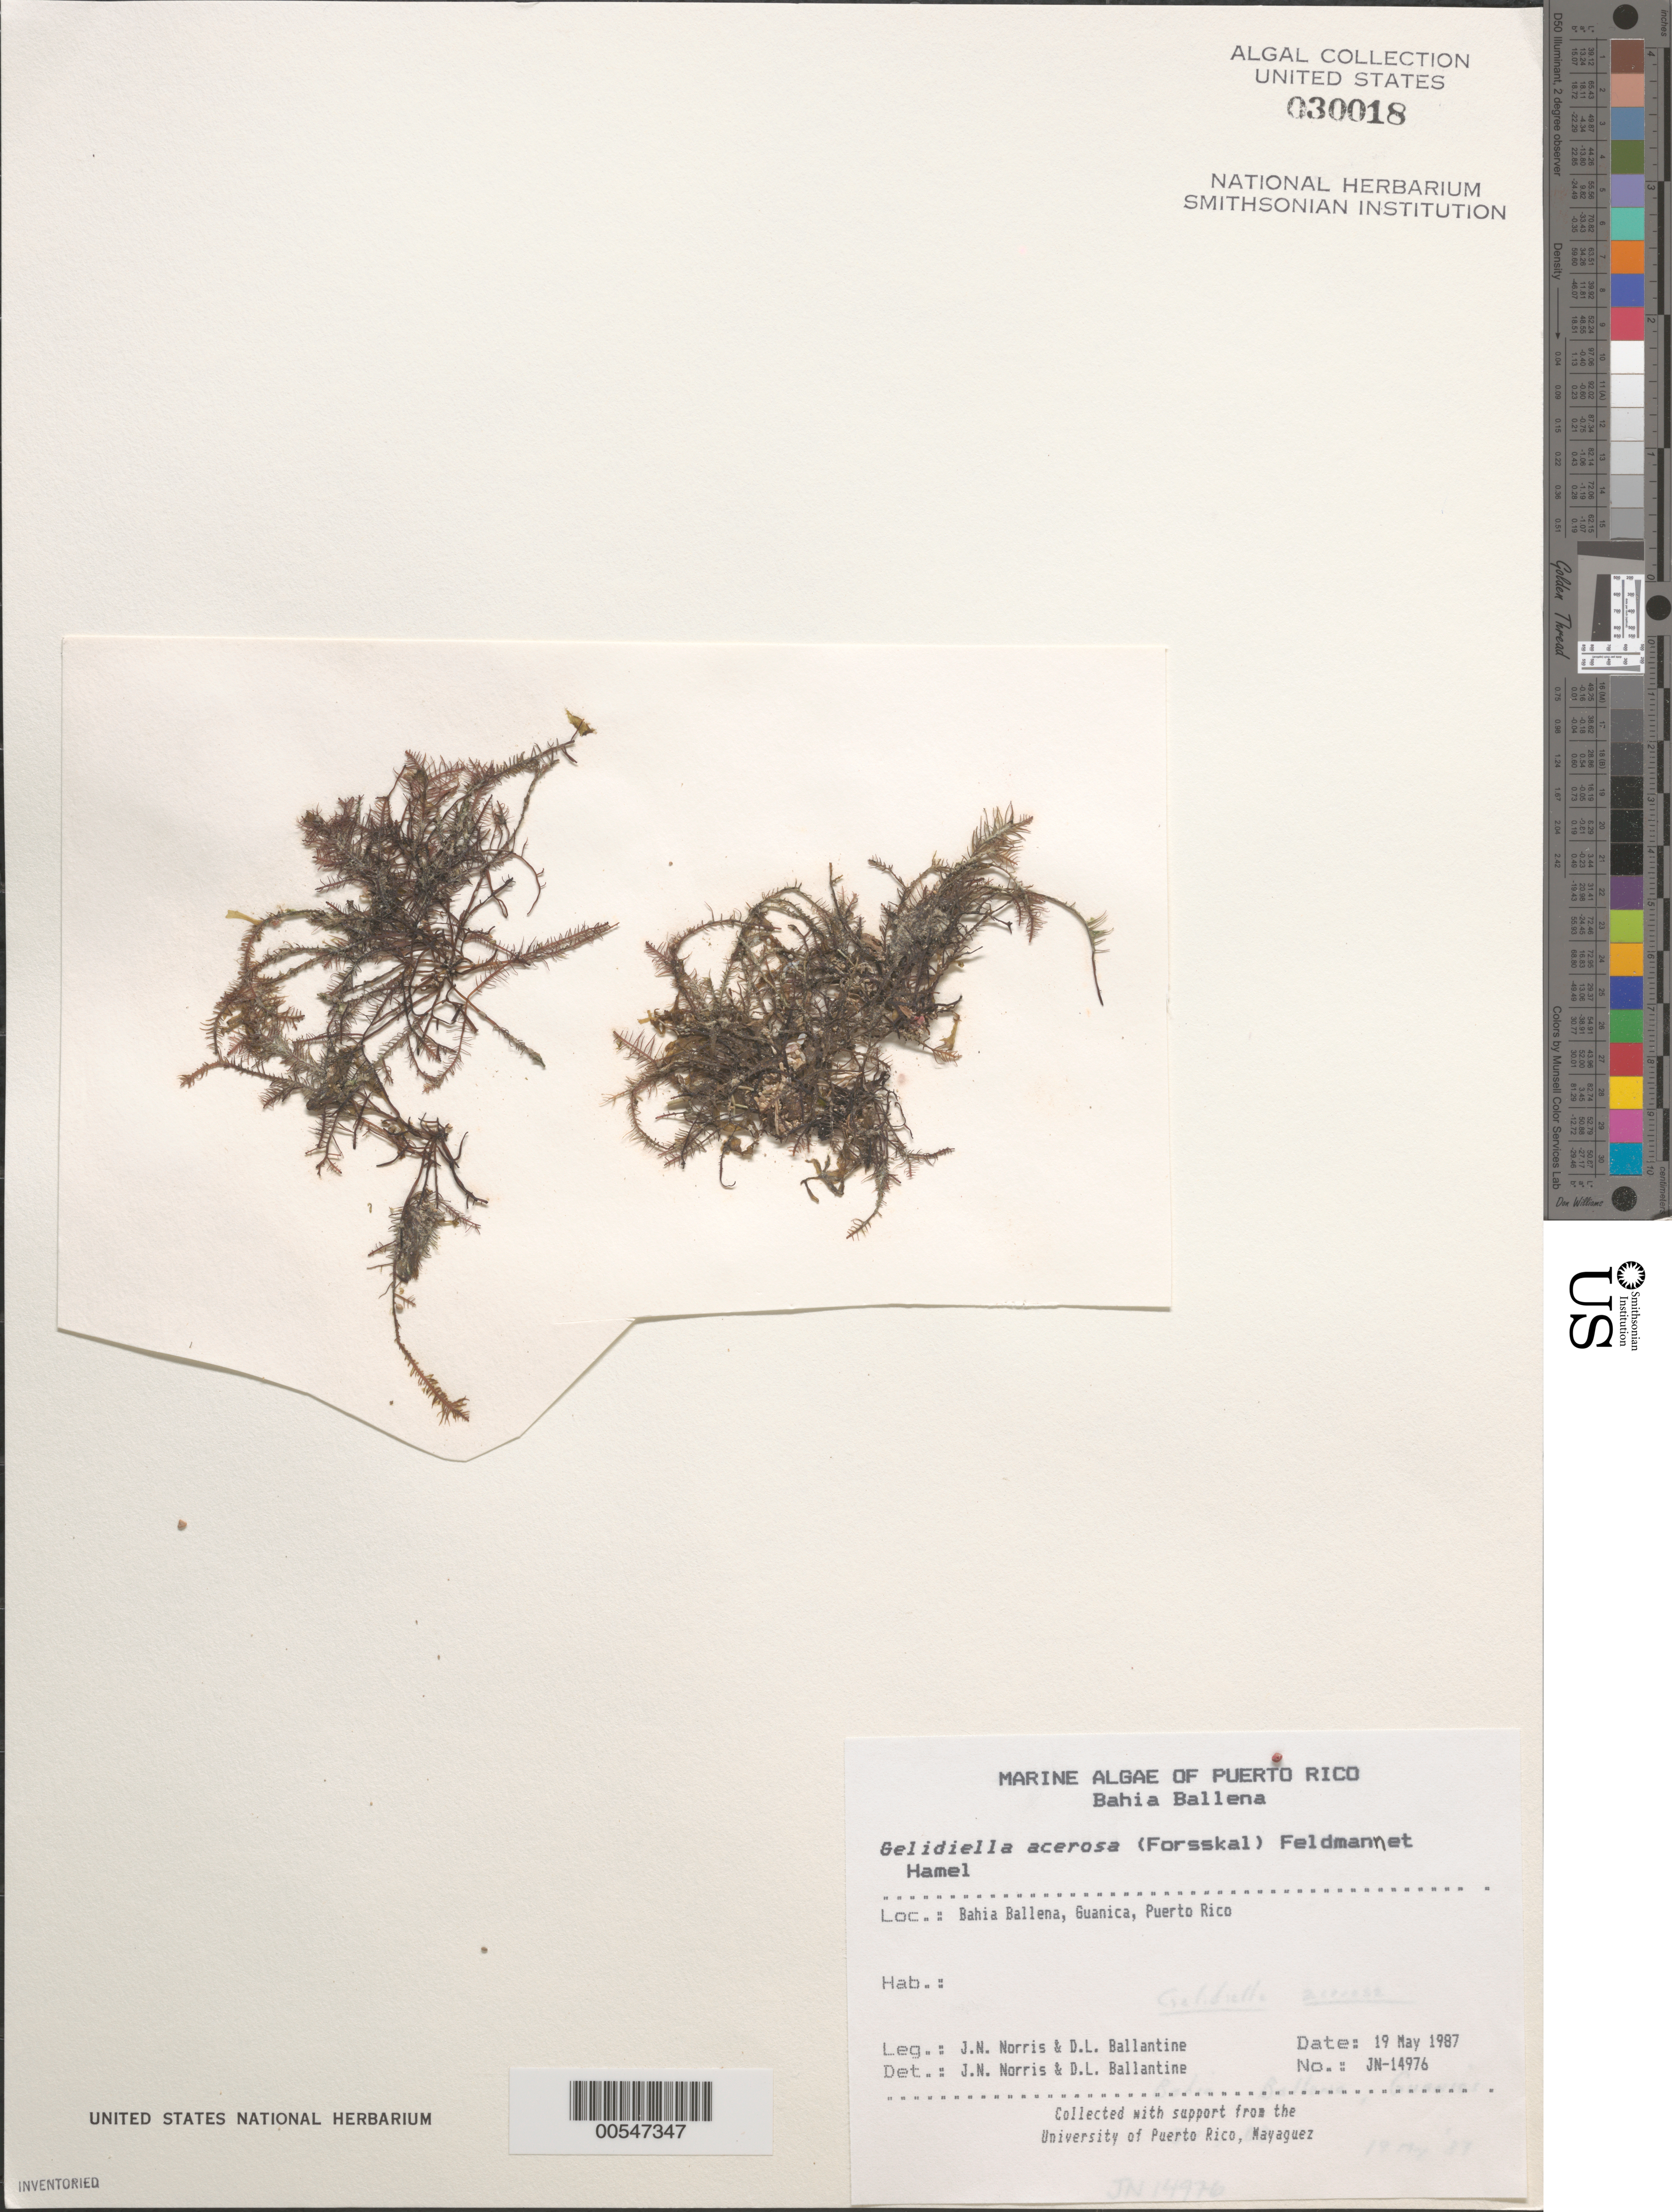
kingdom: Plantae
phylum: Rhodophyta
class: Florideophyceae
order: Gelidiales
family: Gelidiellaceae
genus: Gelidiella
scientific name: Gelidiella acerosa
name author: (Forssk.) Feldmann & G. Hamel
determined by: Norris, J. N.; Ballantine, D. L.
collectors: J. N. Norris & D.L. Ballantine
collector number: JN-14976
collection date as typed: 19 May 1987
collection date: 1987-05-19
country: Puerto Rico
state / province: Guanica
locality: Bahia Ballena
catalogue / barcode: US 30018